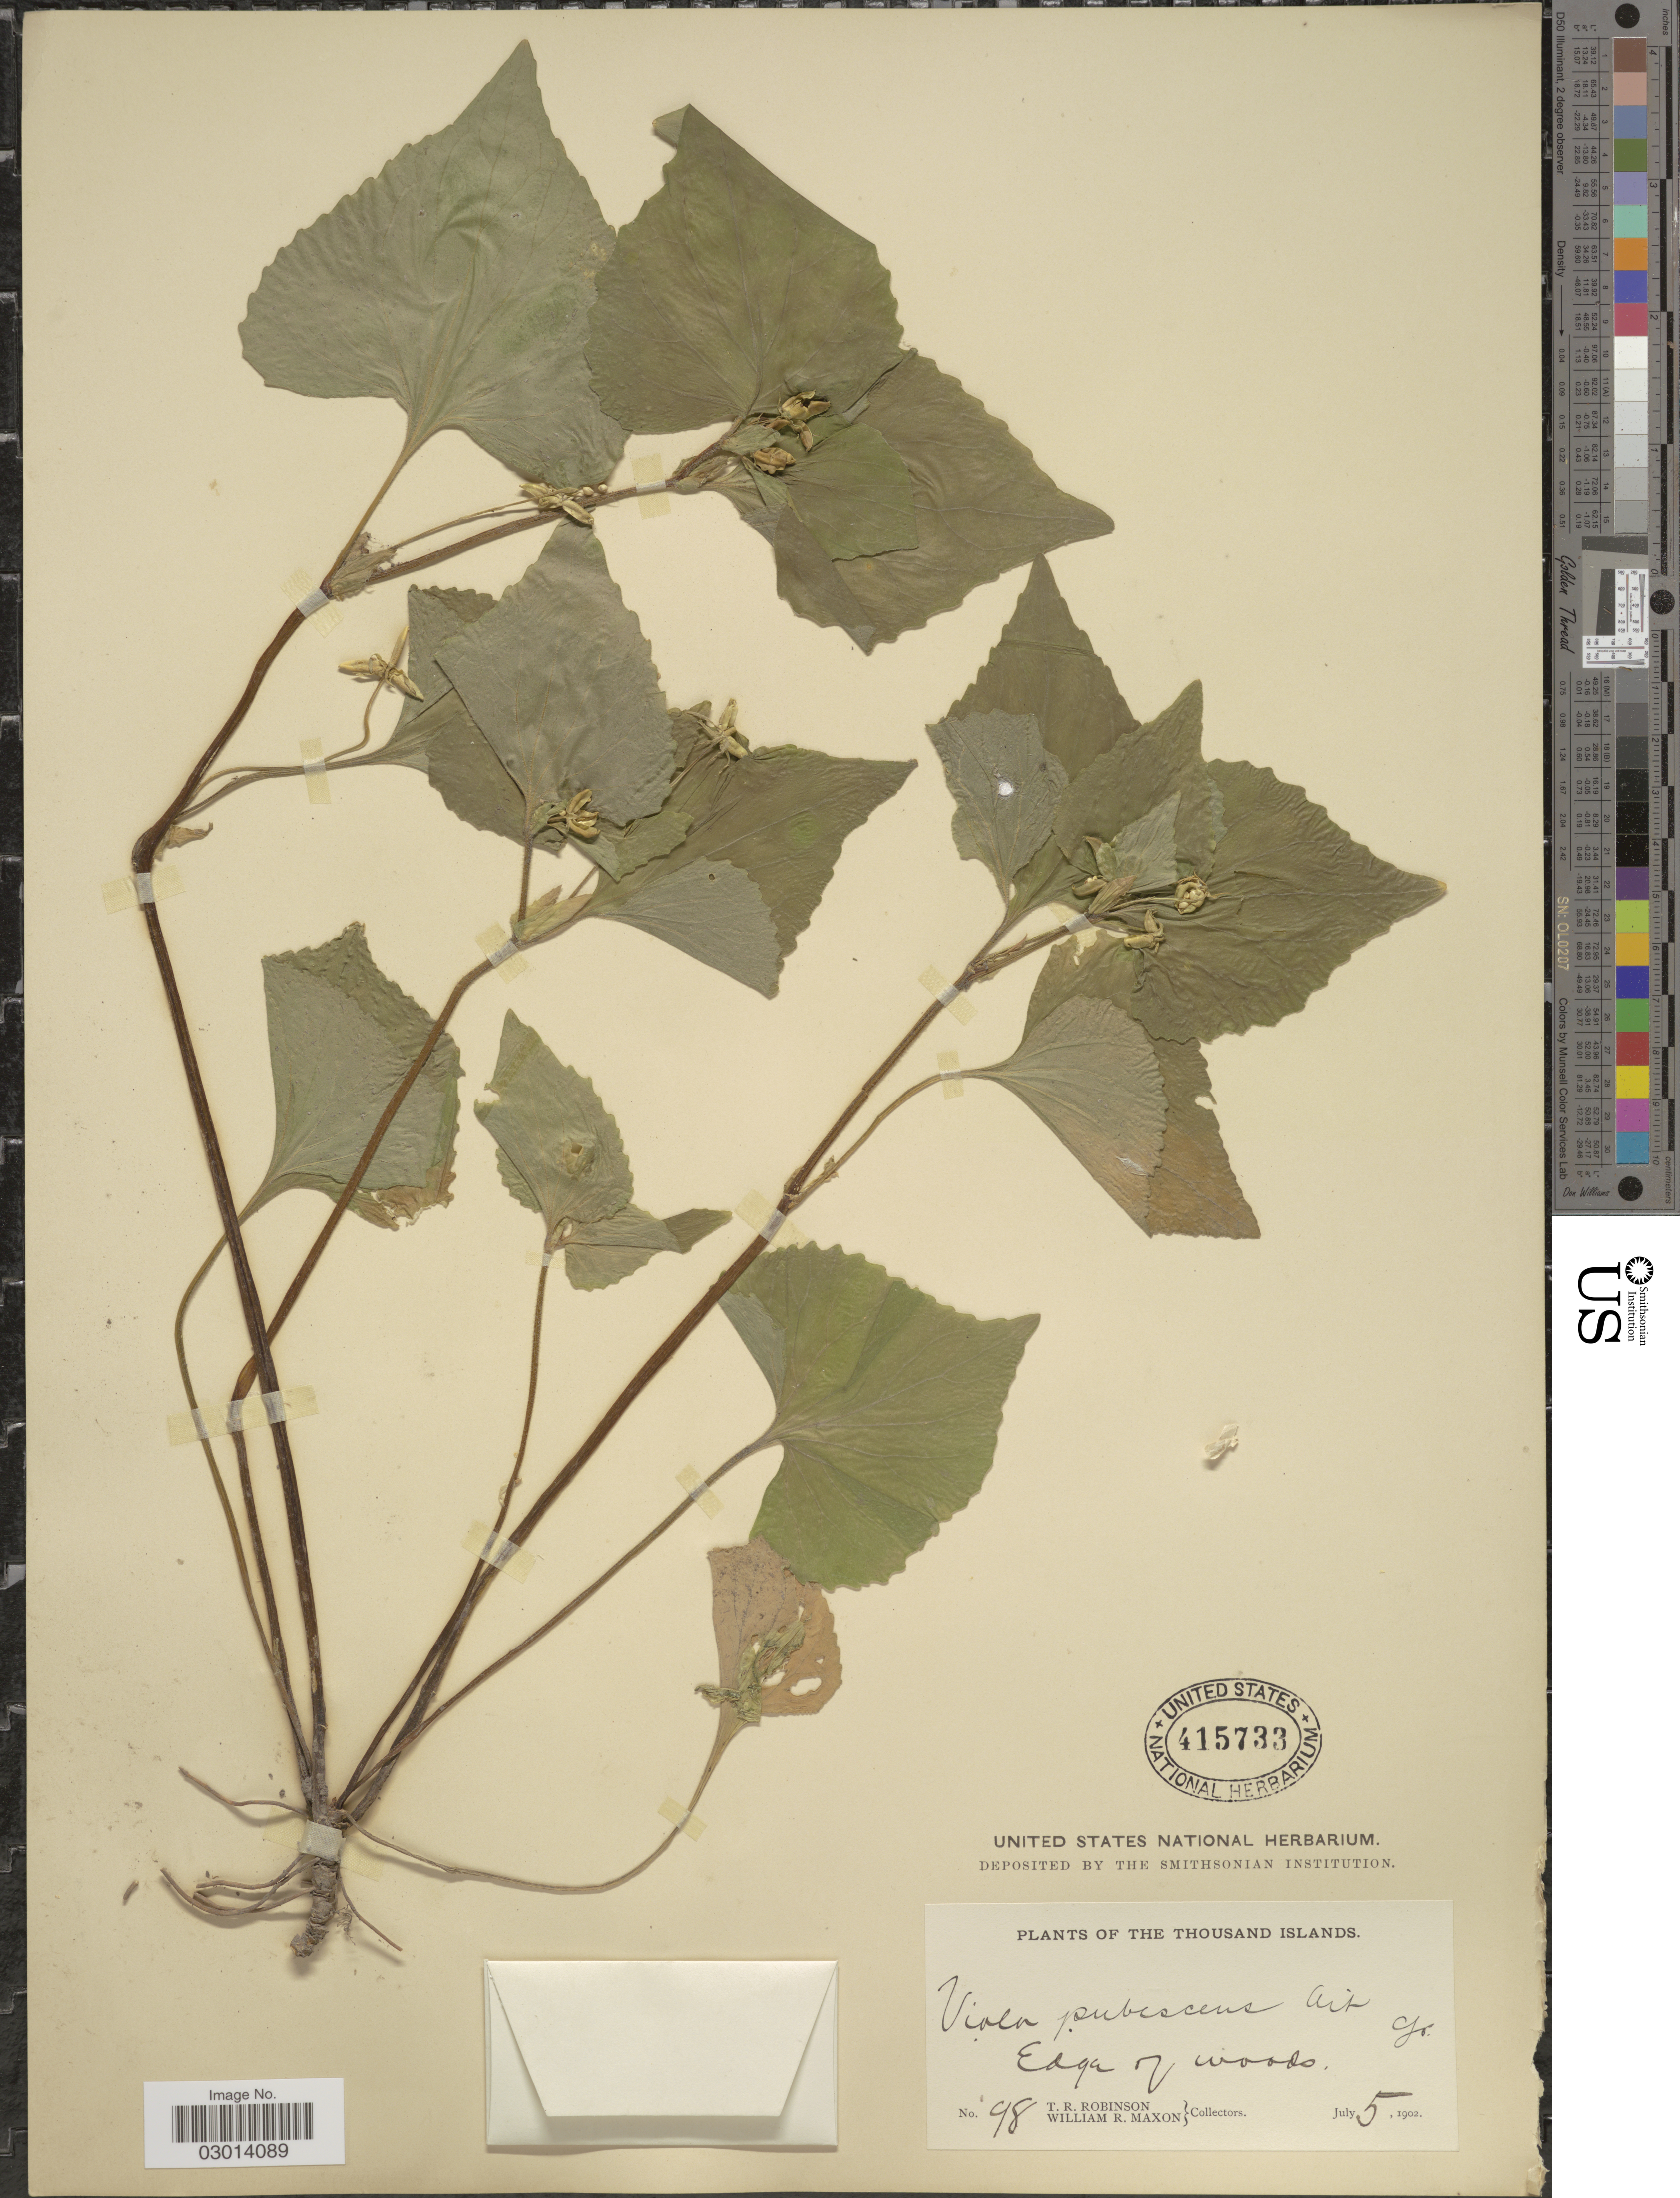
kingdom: Plantae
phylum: Tracheophyta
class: Magnoliopsida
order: Malpighiales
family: Violaceae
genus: Viola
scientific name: Viola pubescens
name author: Aiton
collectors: T. R. Robinson & W. R. Maxon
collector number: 98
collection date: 1902-07-05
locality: Thousand Islands. Edge of woods.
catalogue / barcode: US 415733